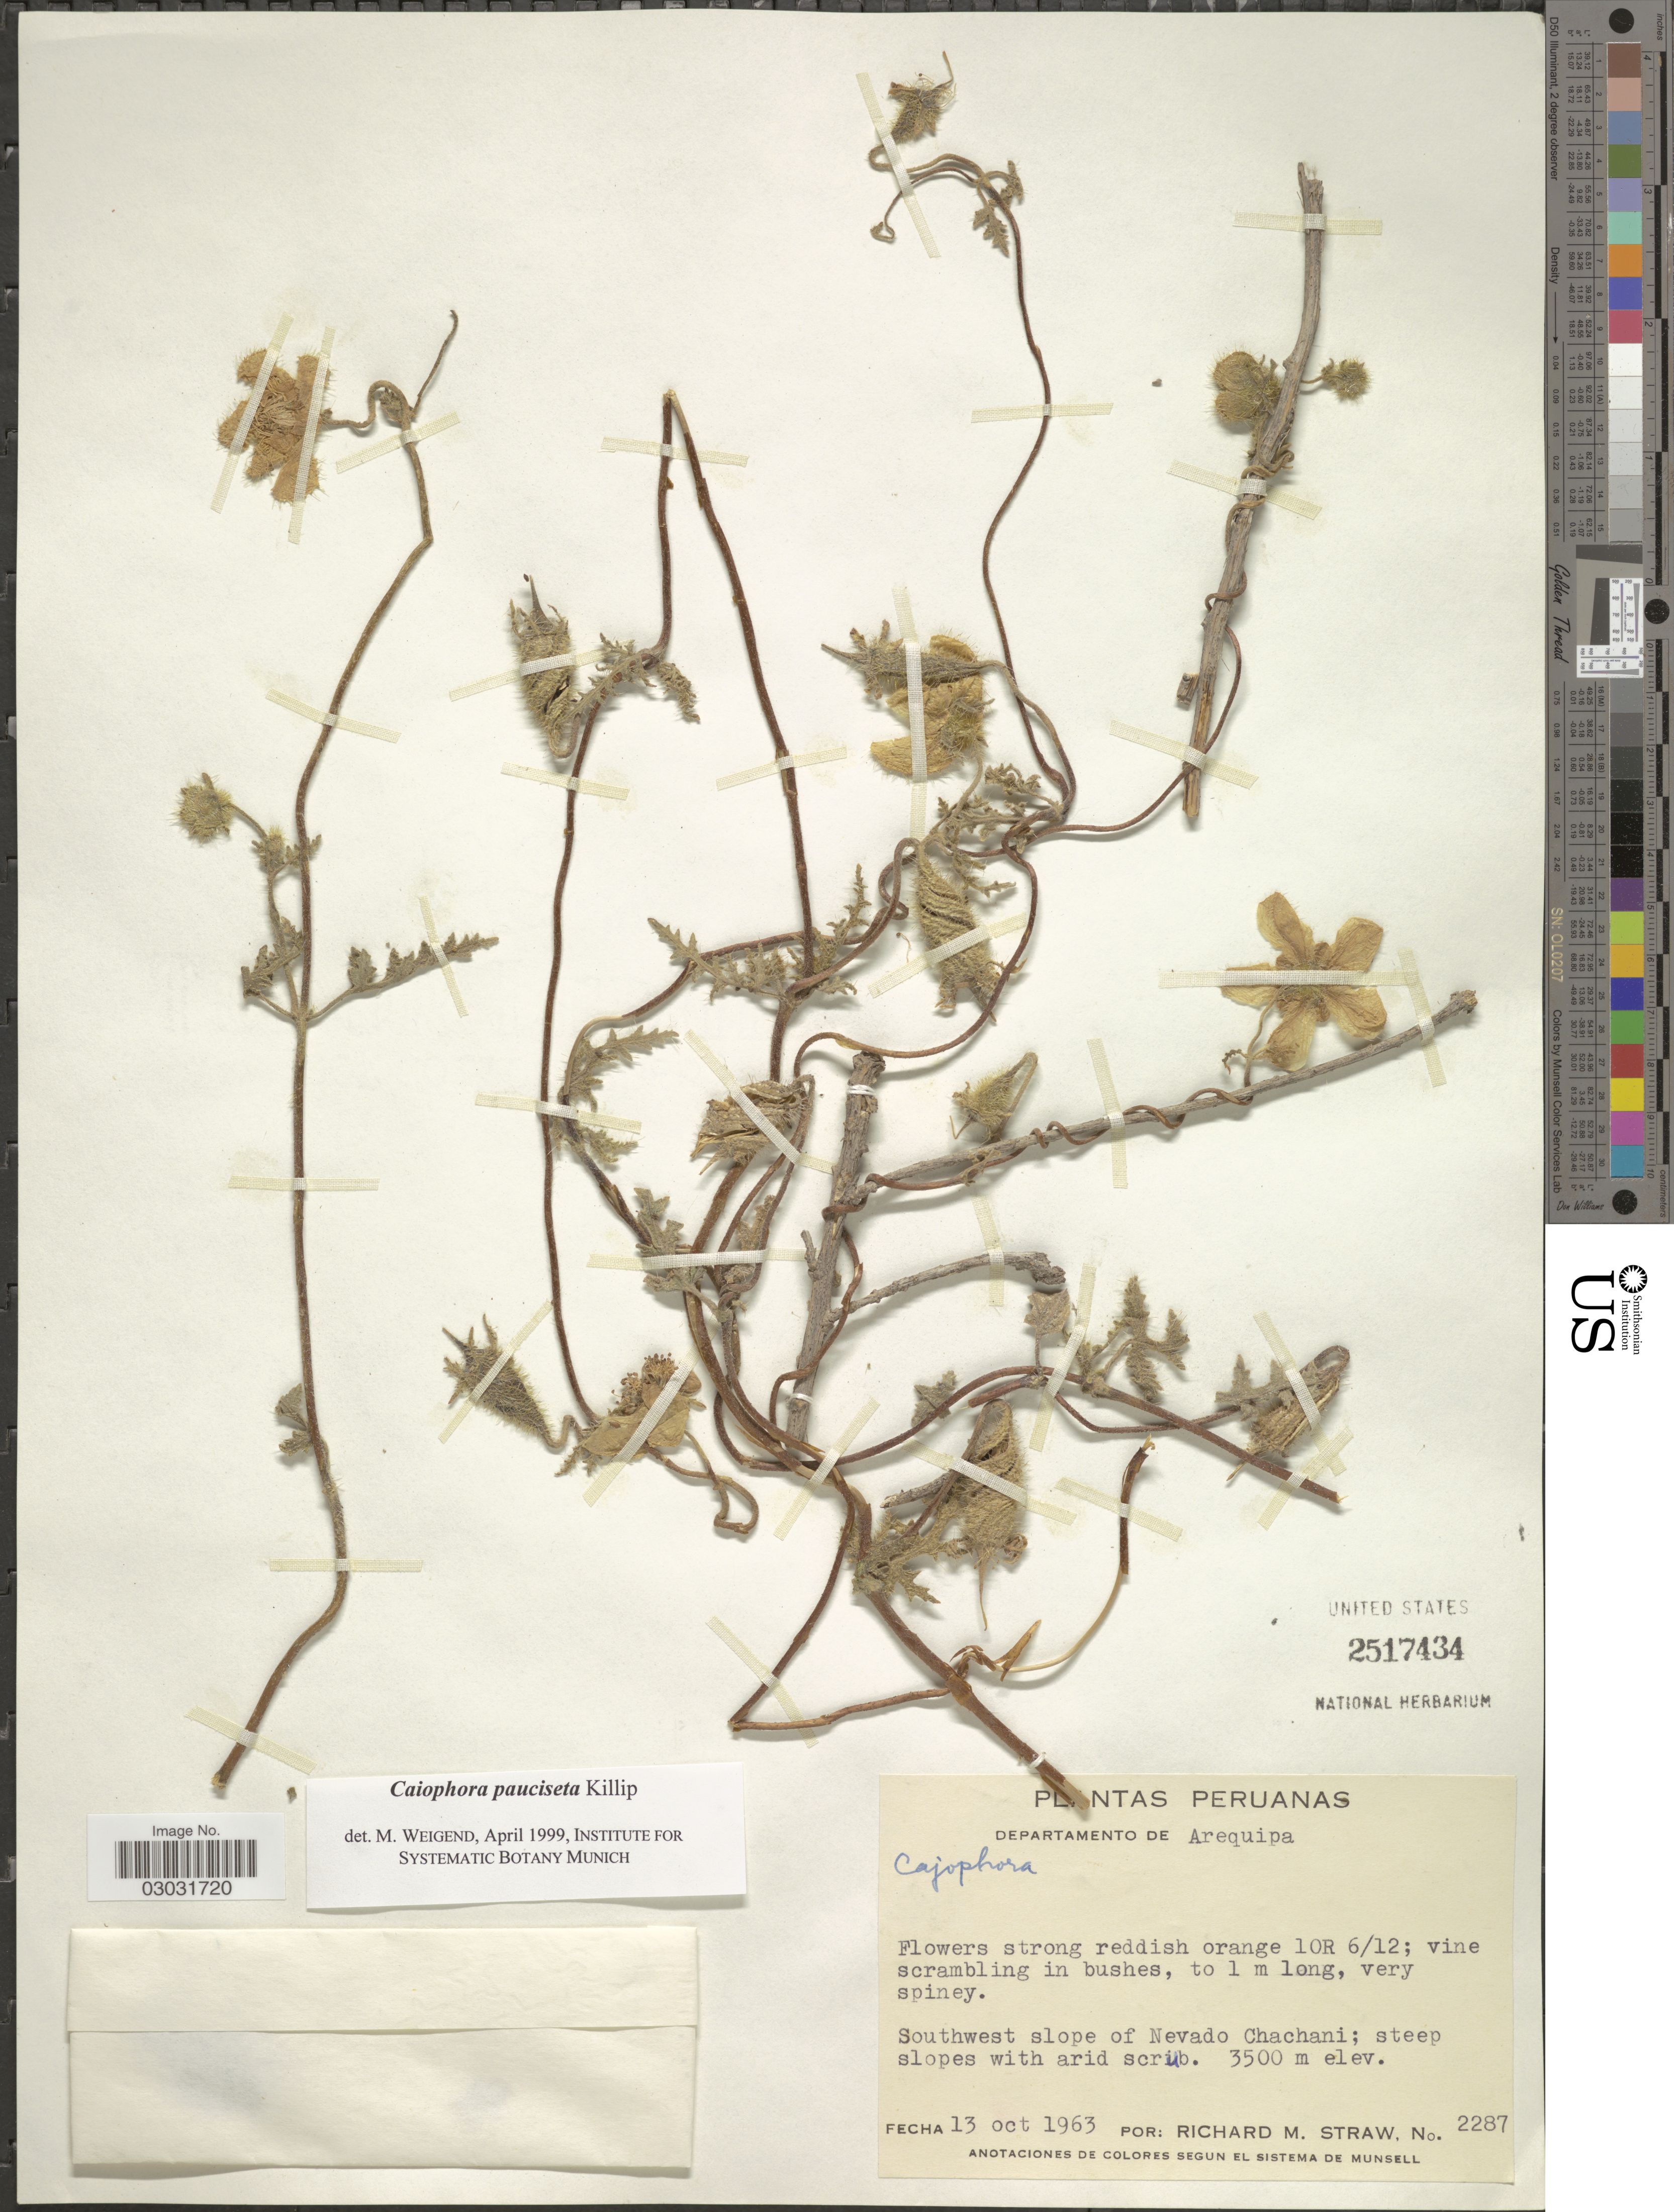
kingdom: Plantae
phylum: Tracheophyta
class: Magnoliopsida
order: Cornales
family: Loasaceae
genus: Caiophora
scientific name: Caiophora pauciseta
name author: Killip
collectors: R. M. Straw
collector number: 2287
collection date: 1963-10-13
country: Peru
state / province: Arequipa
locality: Departamento de Arequipa. Southwest slope of Nevado Chachani.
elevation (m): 3500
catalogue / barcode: US 2517434